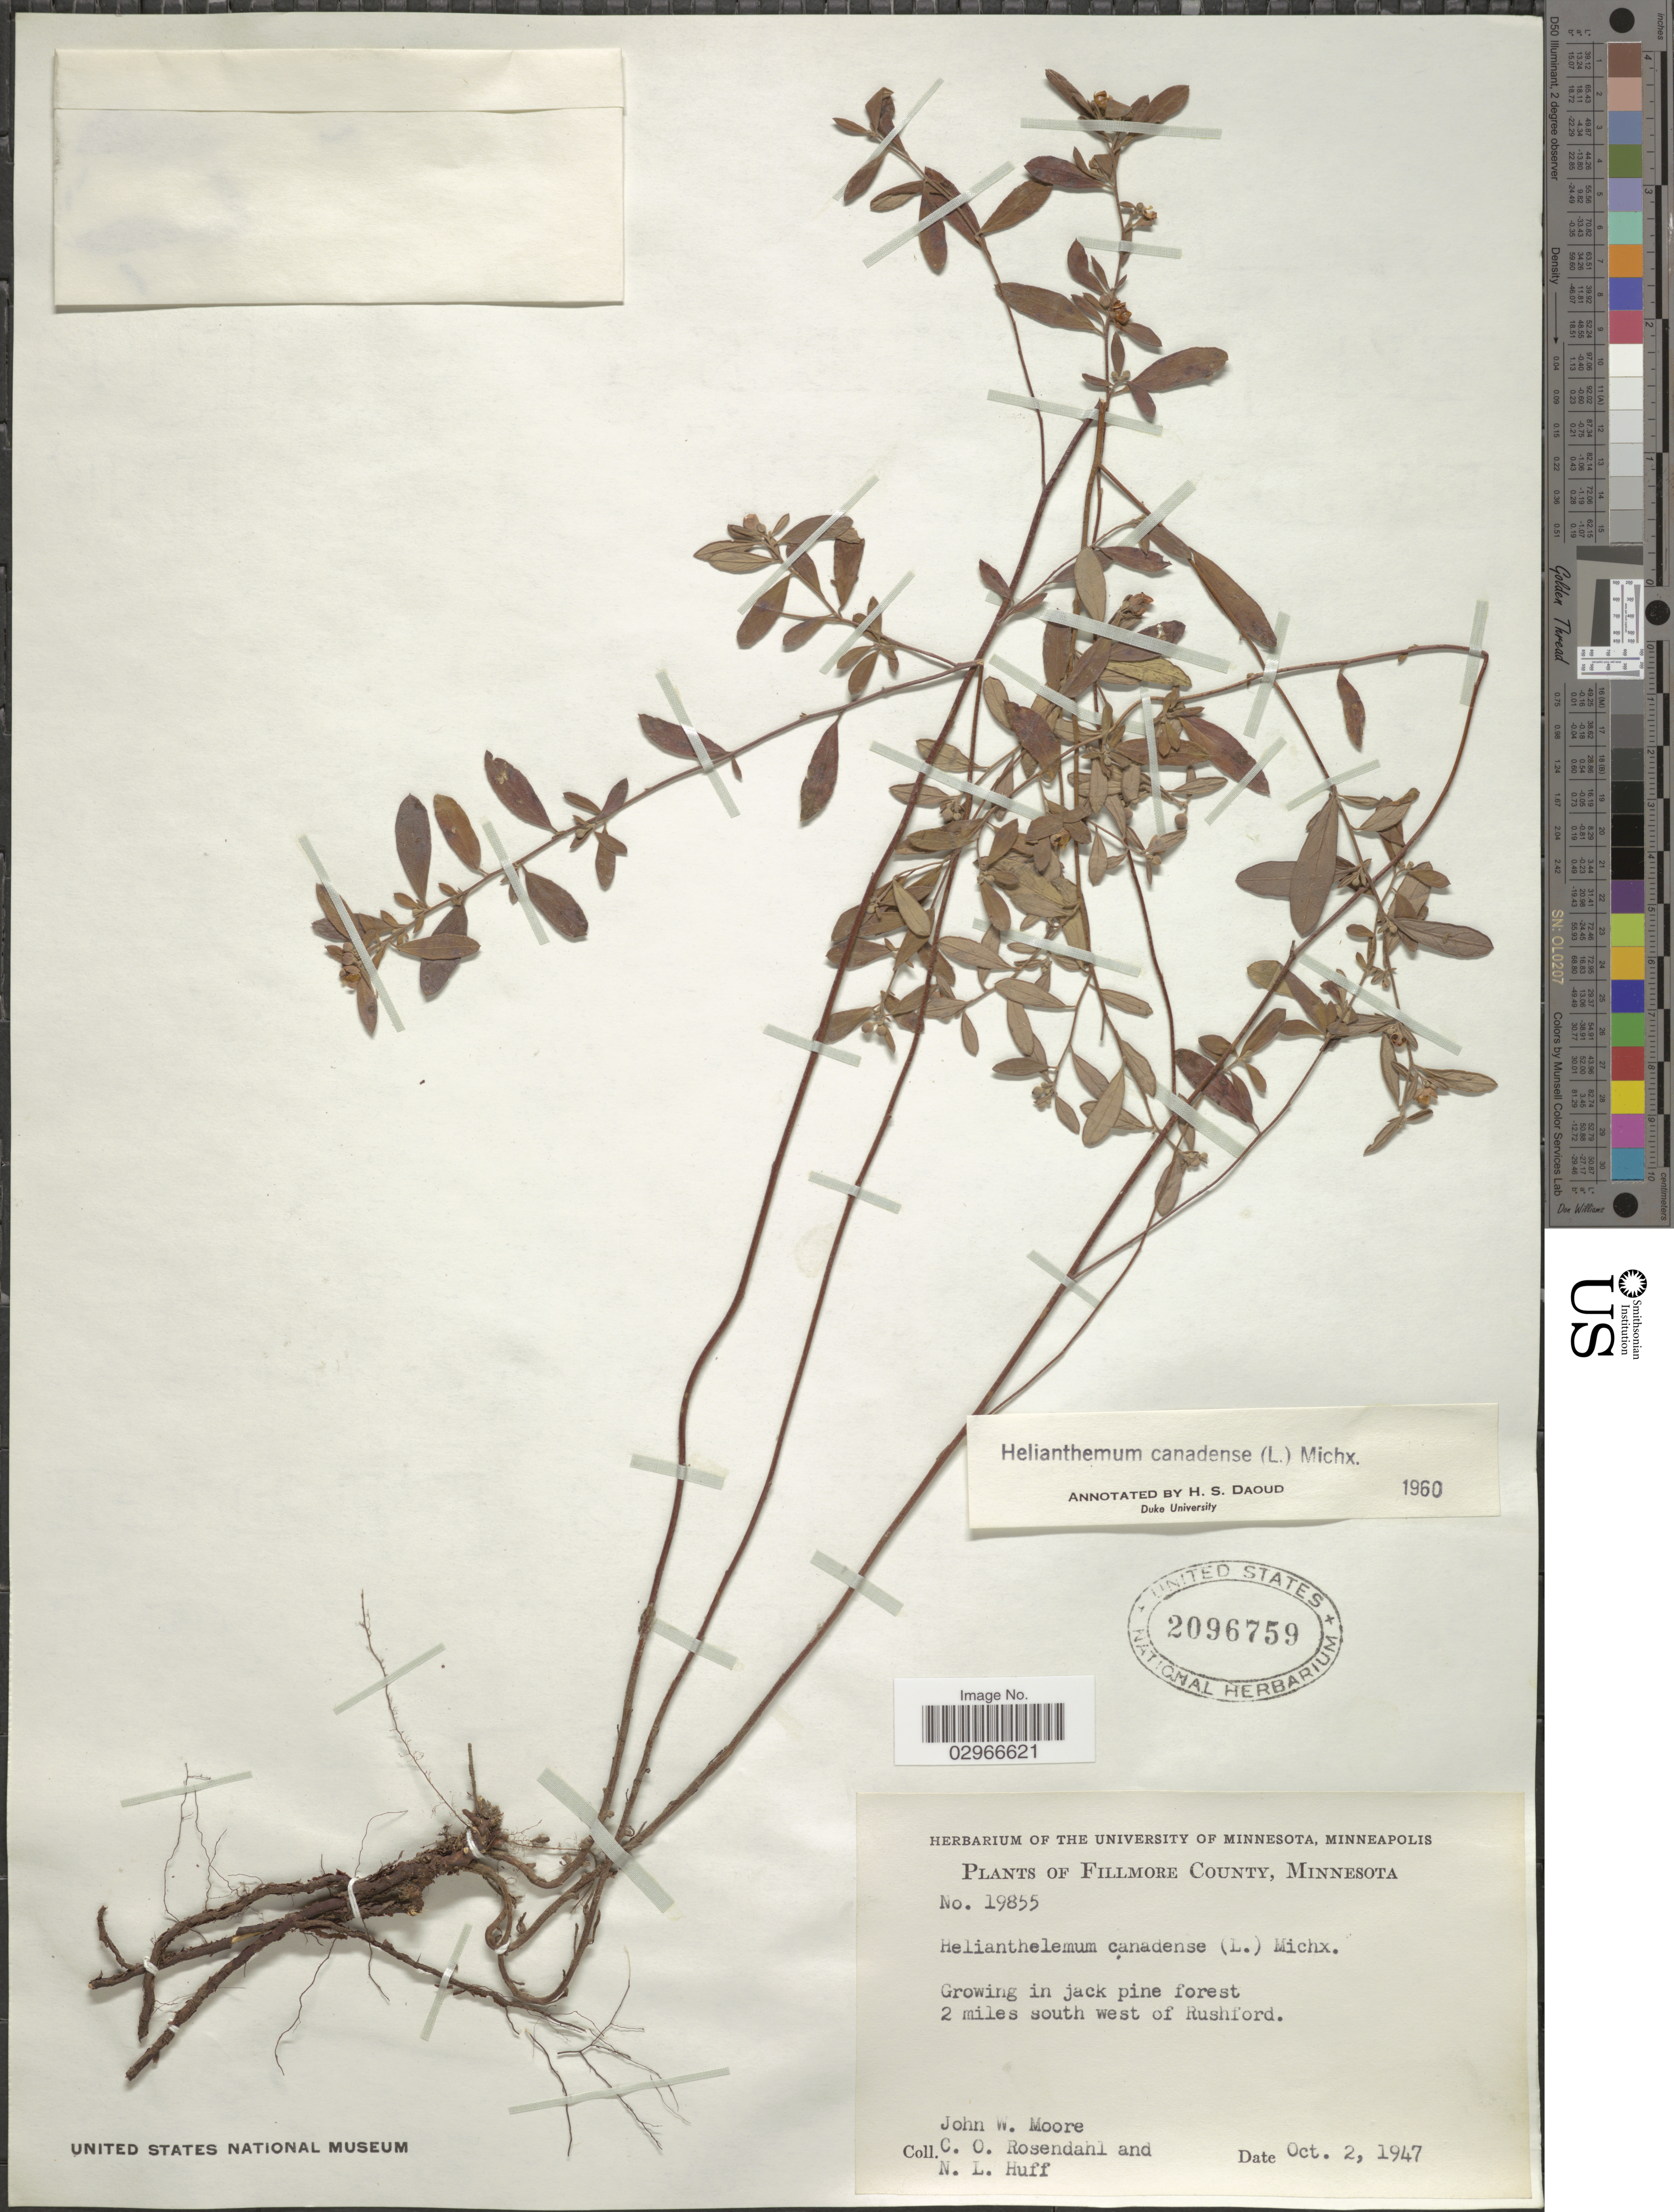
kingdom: Plantae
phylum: Tracheophyta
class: Magnoliopsida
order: Malvales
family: Cistaceae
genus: Helianthemum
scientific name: Helianthemum canadense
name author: (L.) Michx.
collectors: J. Moore, C. O. Rosendahl & N. Huff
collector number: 19855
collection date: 1947-10-02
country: United States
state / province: Minnesota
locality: Fillmore County, 2 miles south west of Rushford.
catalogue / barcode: US 2096759